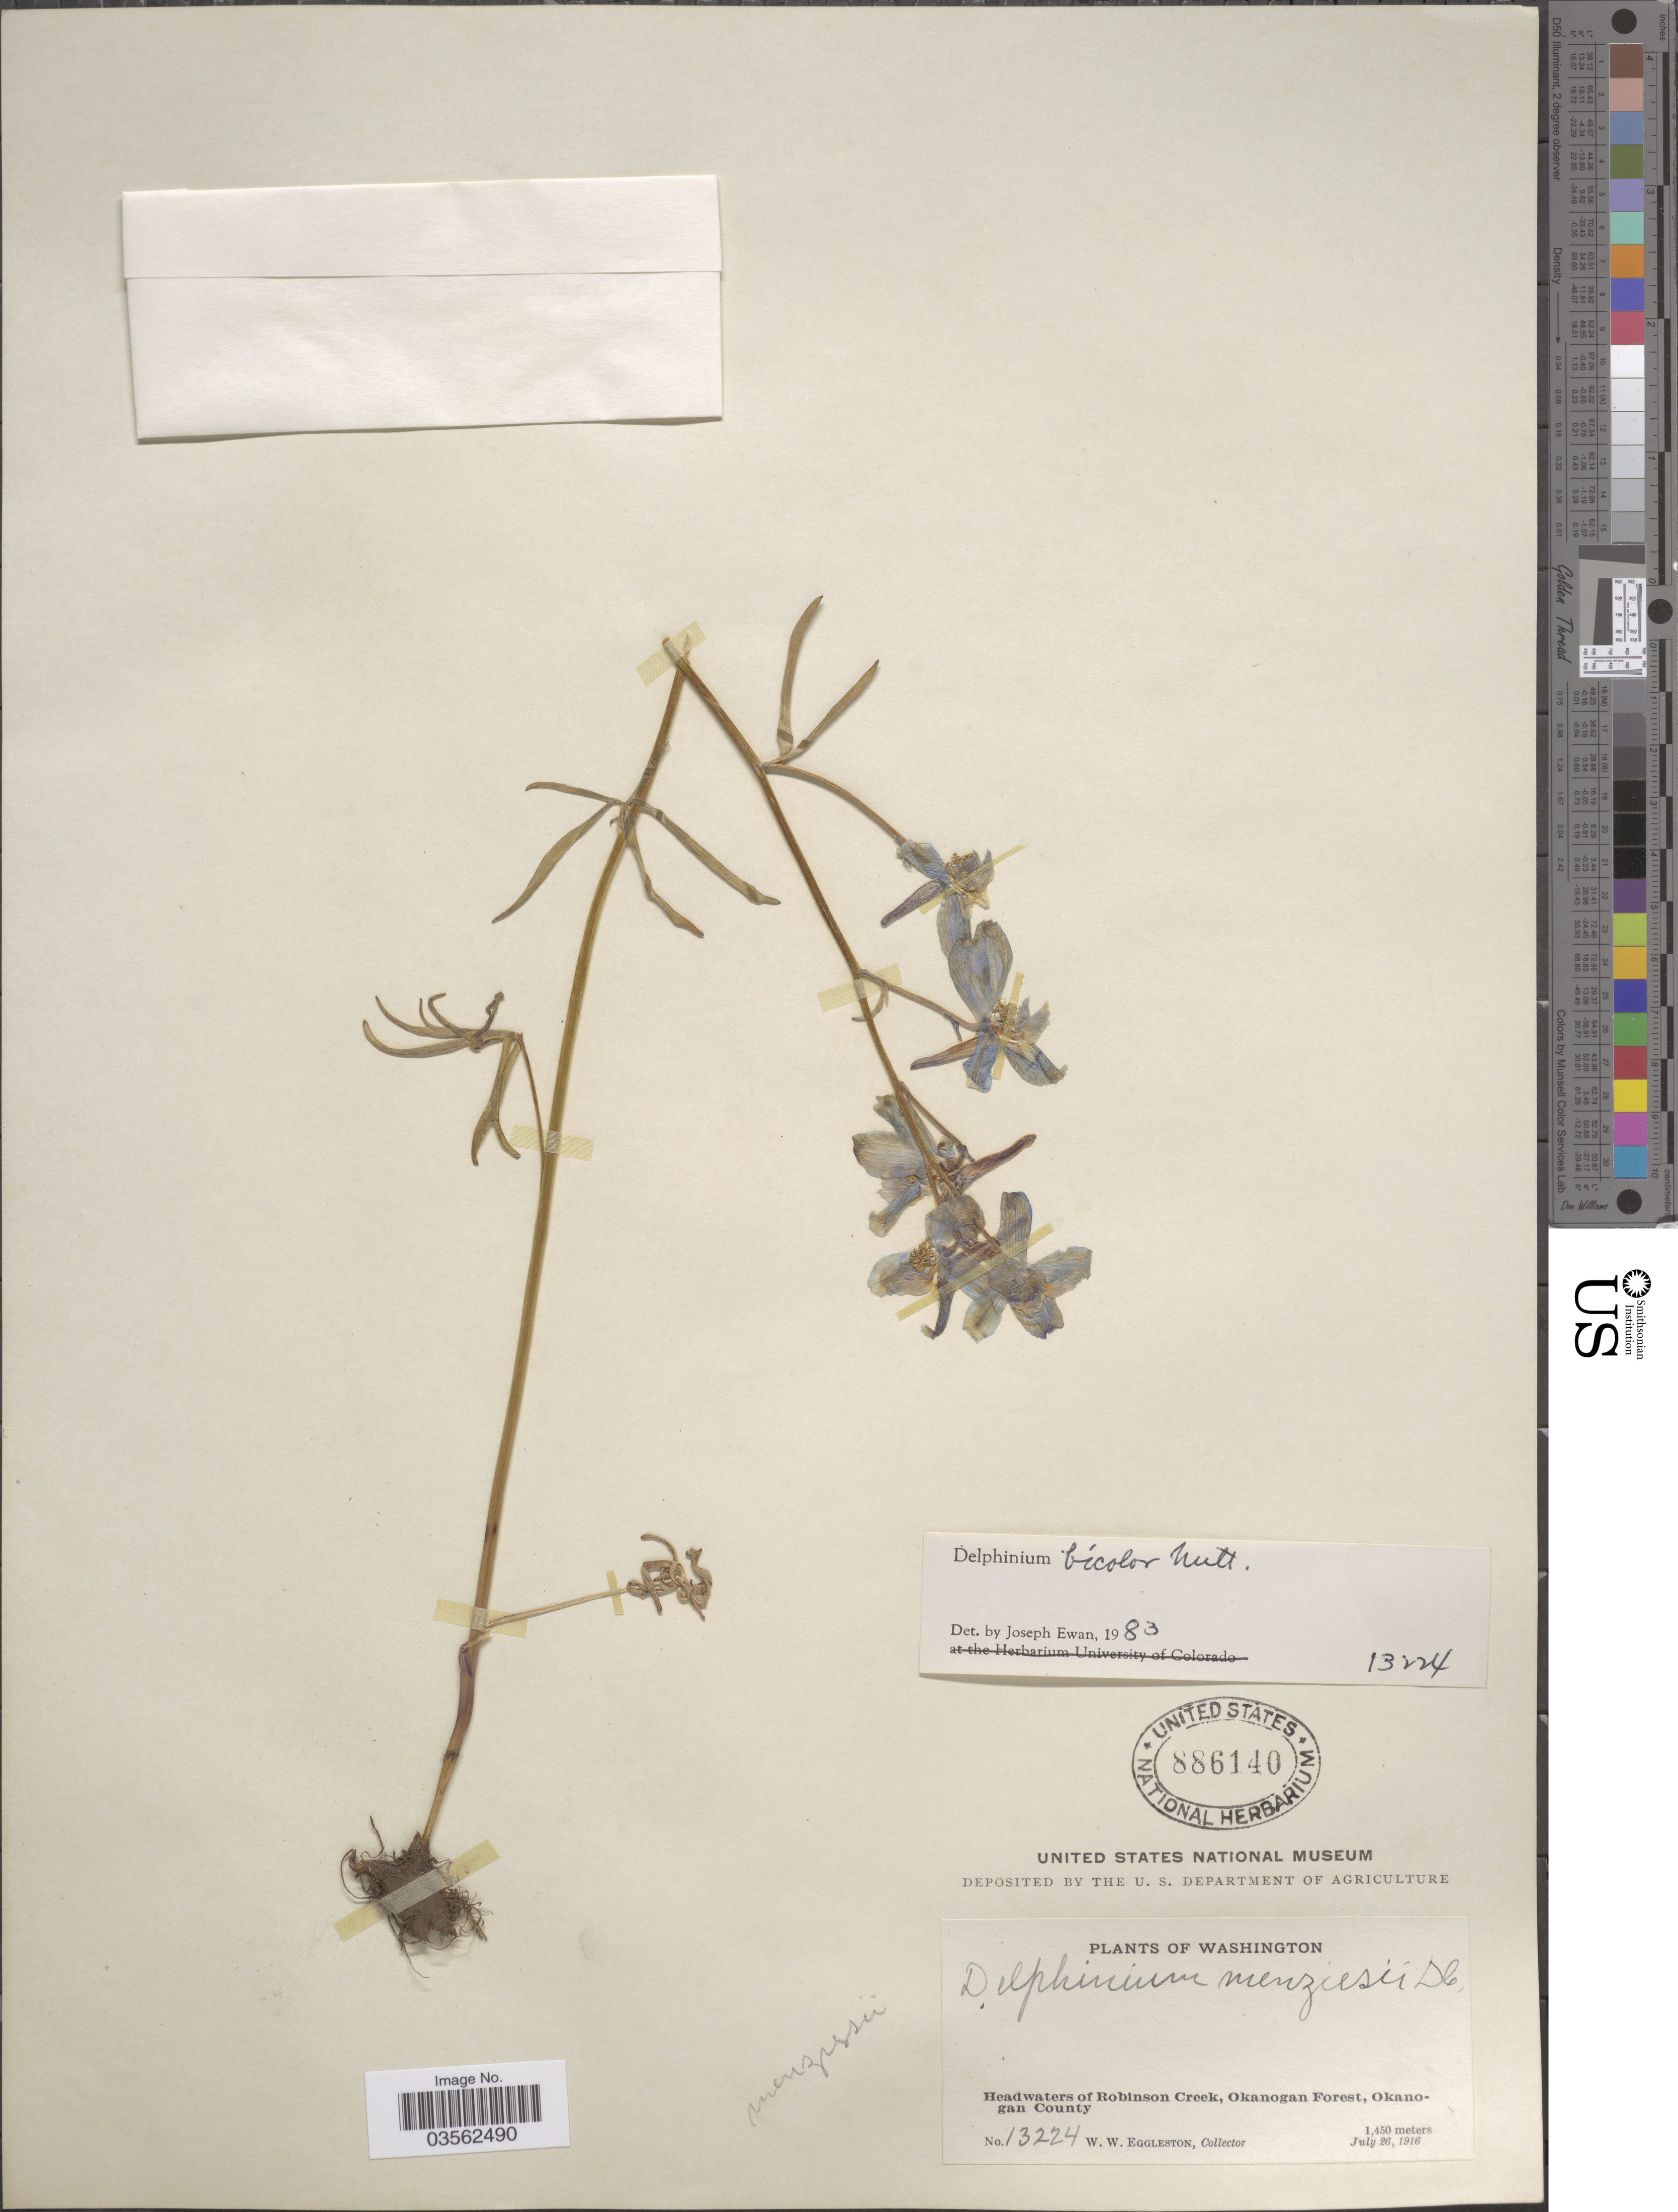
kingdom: Plantae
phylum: Tracheophyta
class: Magnoliopsida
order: Ranunculales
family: Ranunculaceae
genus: Delphinium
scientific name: Delphinium bicolor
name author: Nutt.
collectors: W. W. Eggleston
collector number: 13224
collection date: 1916-07-26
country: United States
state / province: Washington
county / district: Okanogan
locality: Headwaters of Robinson Creek, Okanogan Forest, Okanogan County.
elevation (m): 1450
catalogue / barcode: US 886140